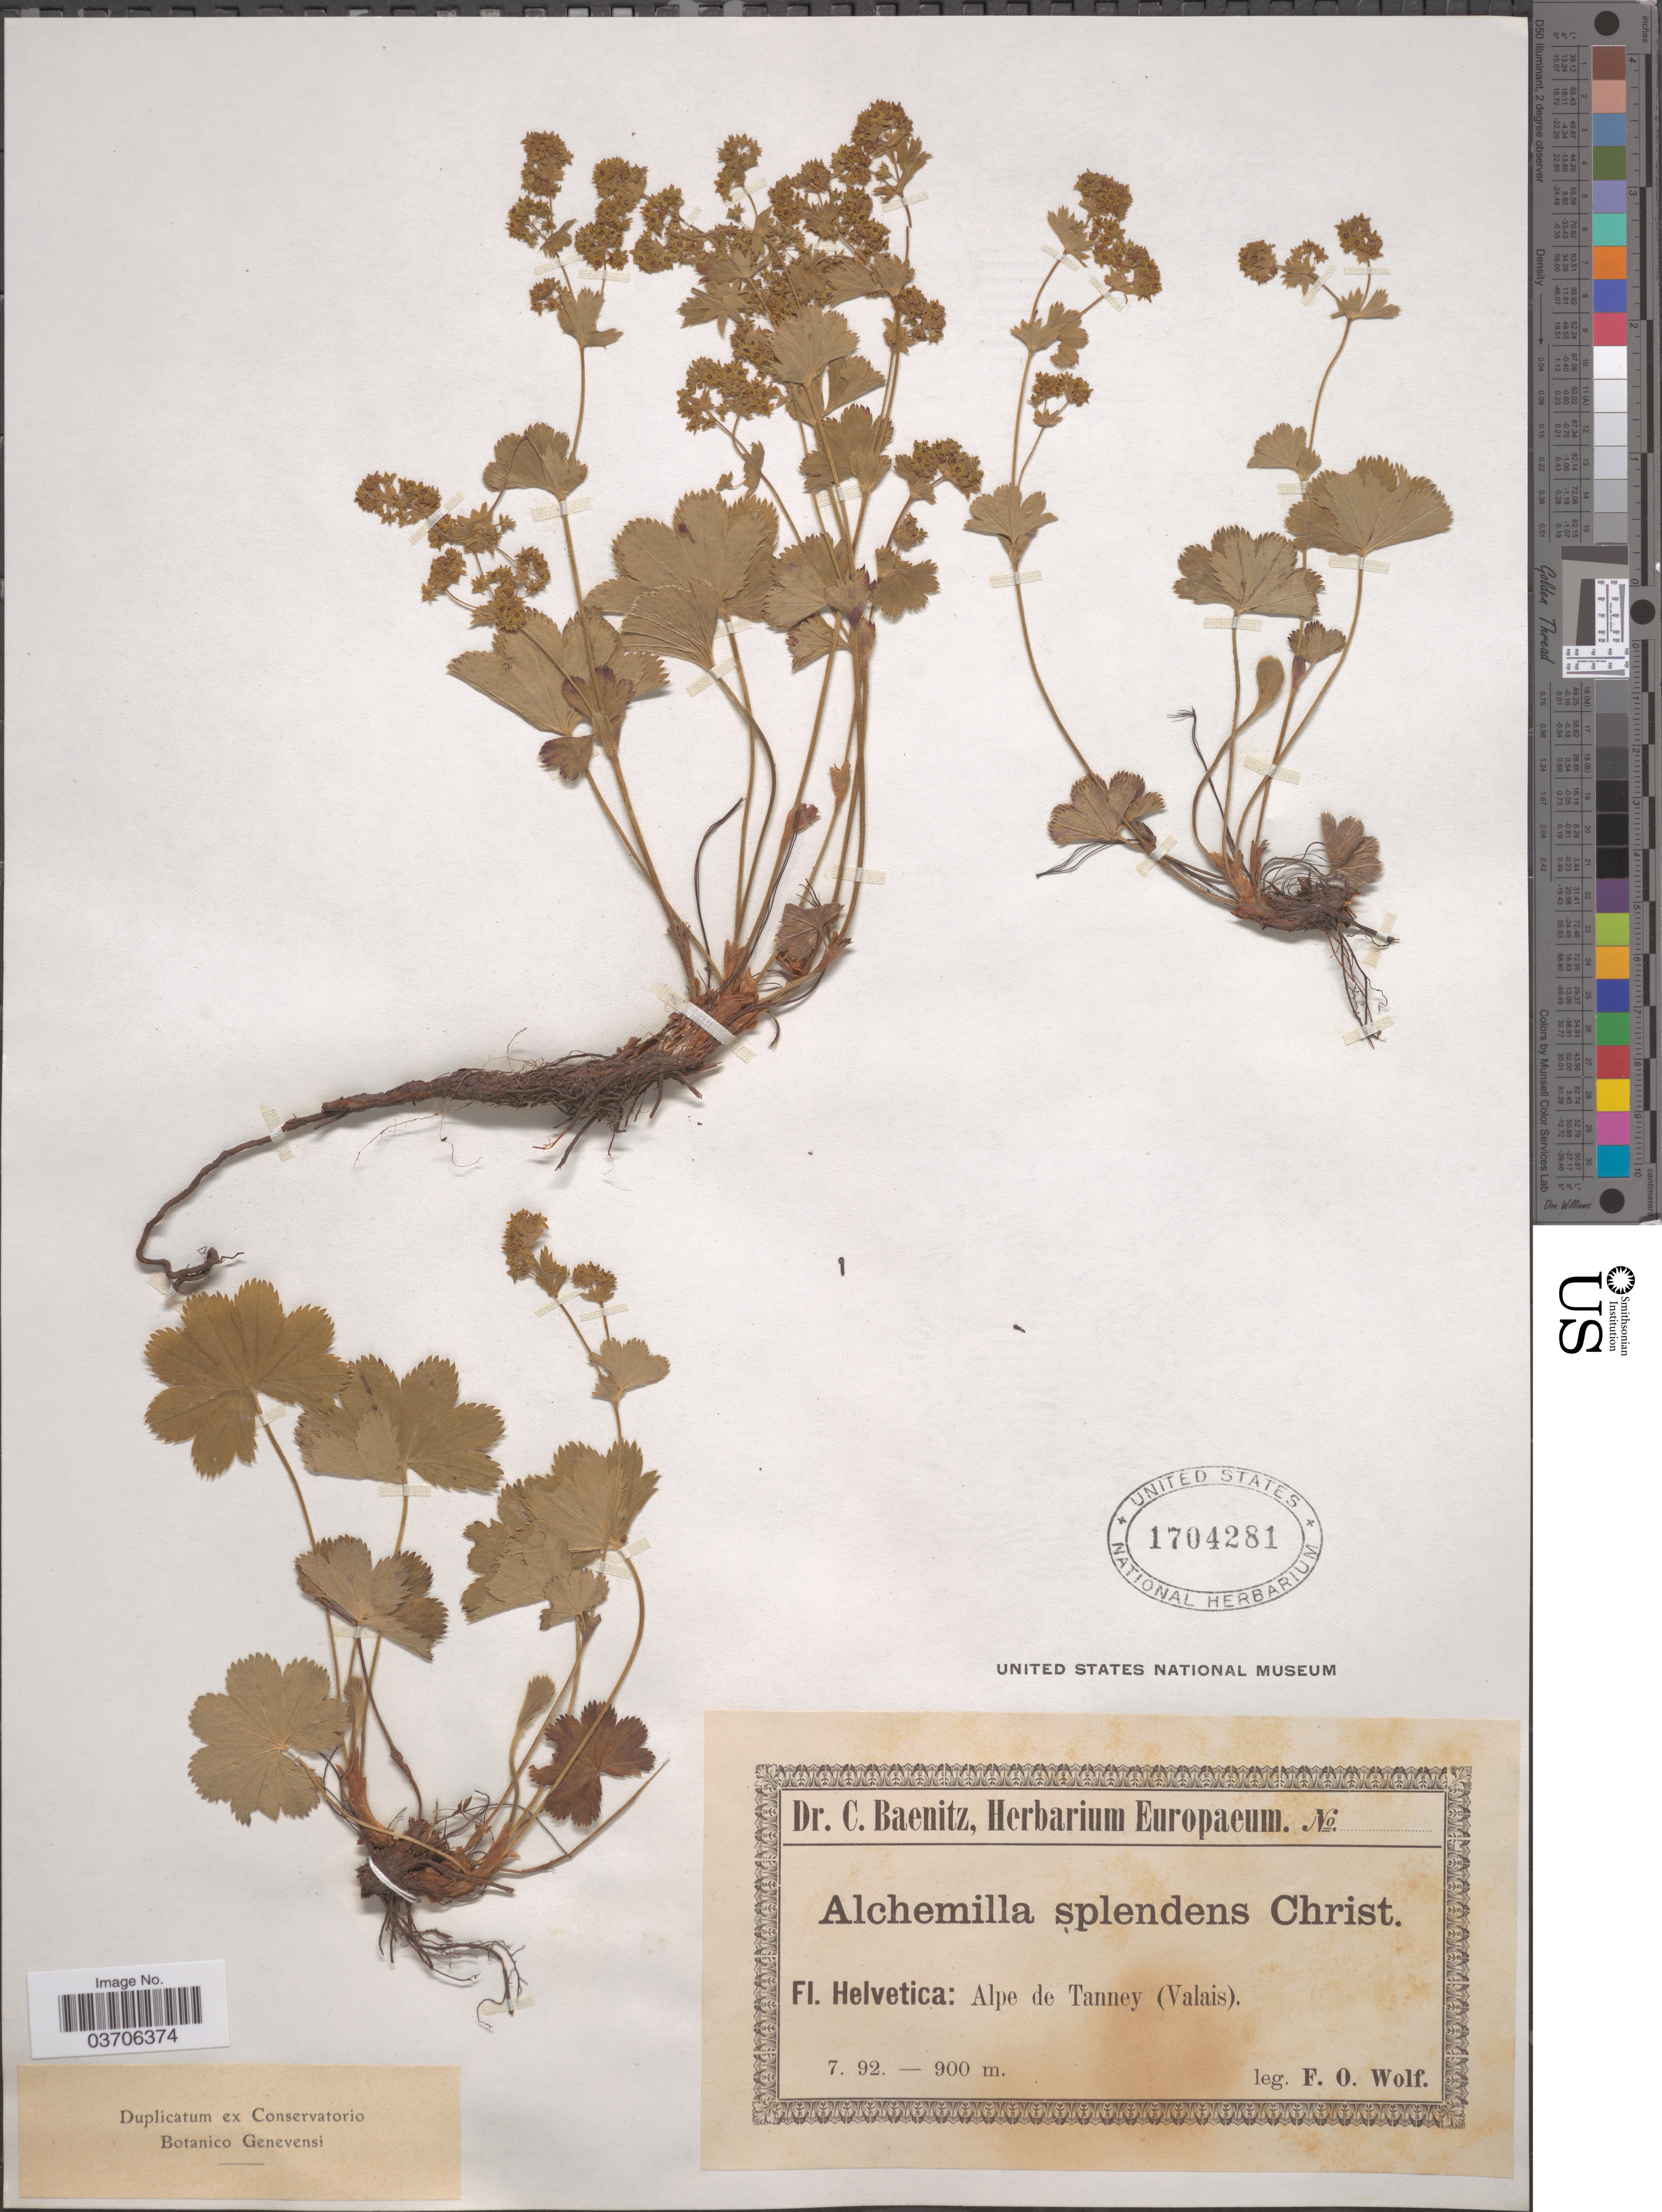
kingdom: Plantae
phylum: Tracheophyta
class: Magnoliopsida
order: Rosales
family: Rosaceae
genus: Alchemilla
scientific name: Alchemilla splendens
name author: Christ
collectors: F. Wolf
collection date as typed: Transcribed d/m/y: /7/92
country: Switzerland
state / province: Valais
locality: Helvetica: Alpe de Tanney.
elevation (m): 900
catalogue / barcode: US 1704281